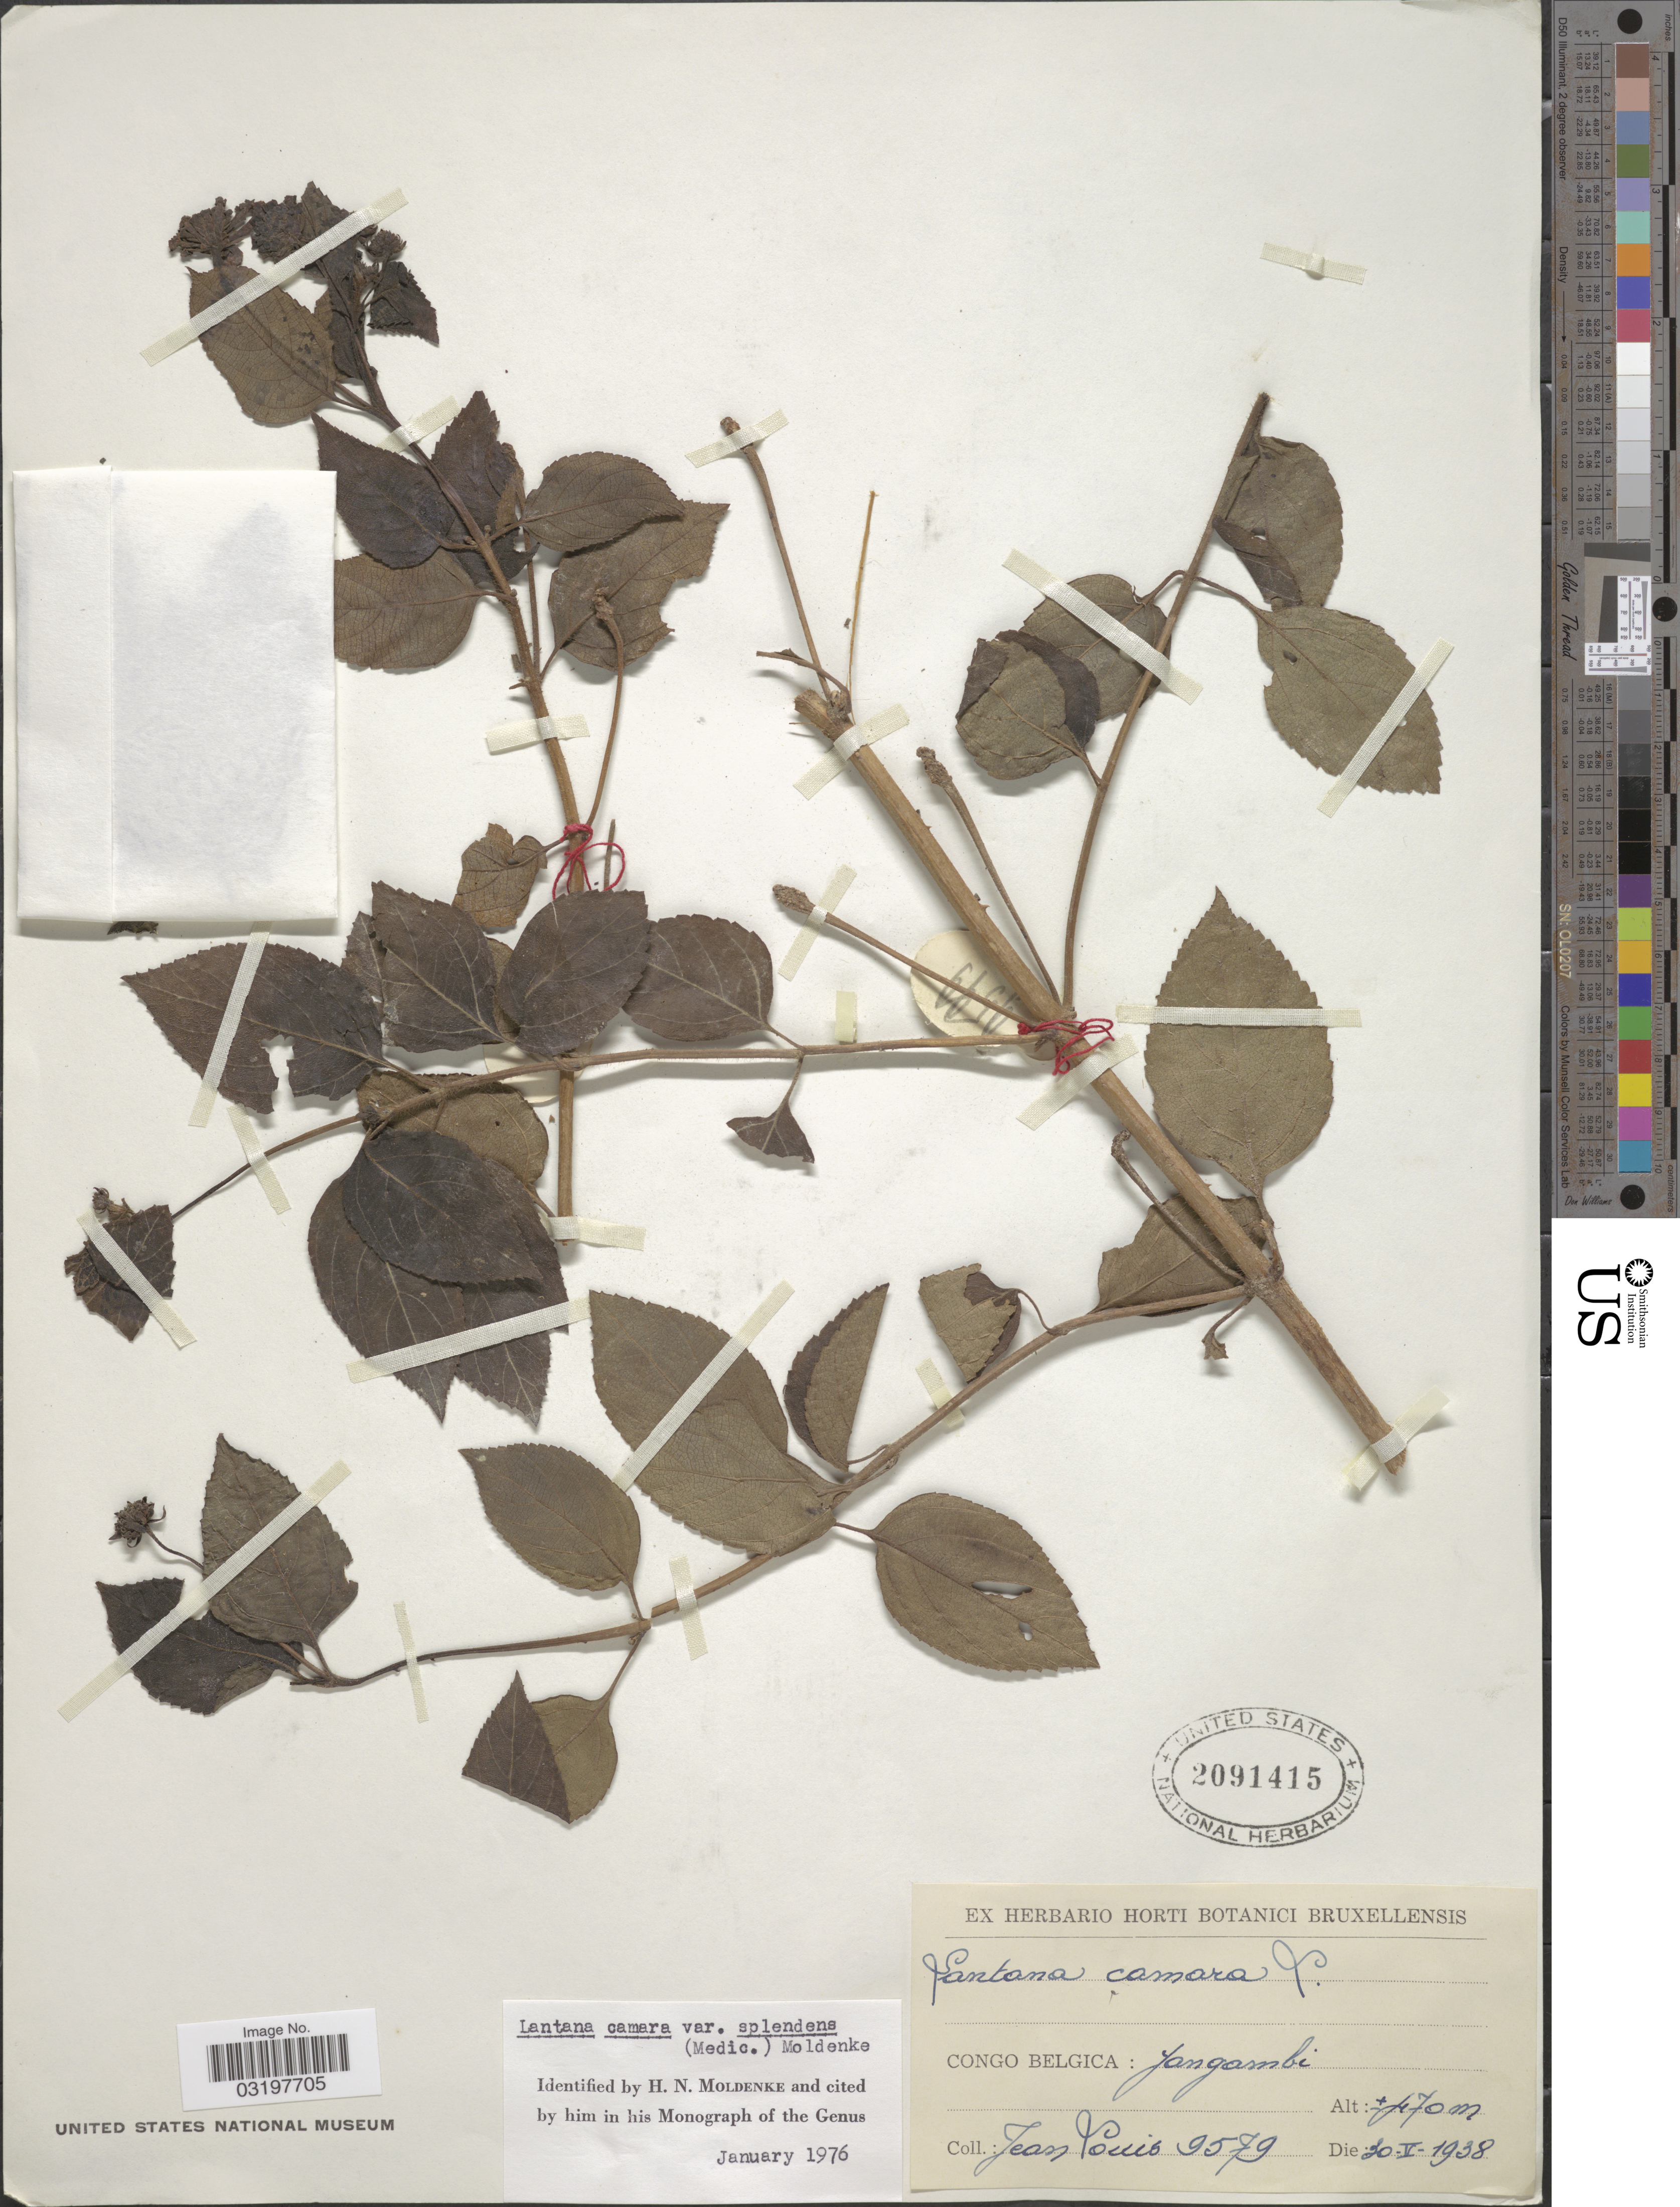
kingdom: Plantae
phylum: Tracheophyta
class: Magnoliopsida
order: Lamiales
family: Verbenaceae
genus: Lantana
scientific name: Lantana camara var. splendens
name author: Moldenke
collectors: J. Louis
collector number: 9579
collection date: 1938-05-30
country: Congo, Democratic Republic of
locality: Congo Belgica: Yangambi.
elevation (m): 470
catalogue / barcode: US 2091415